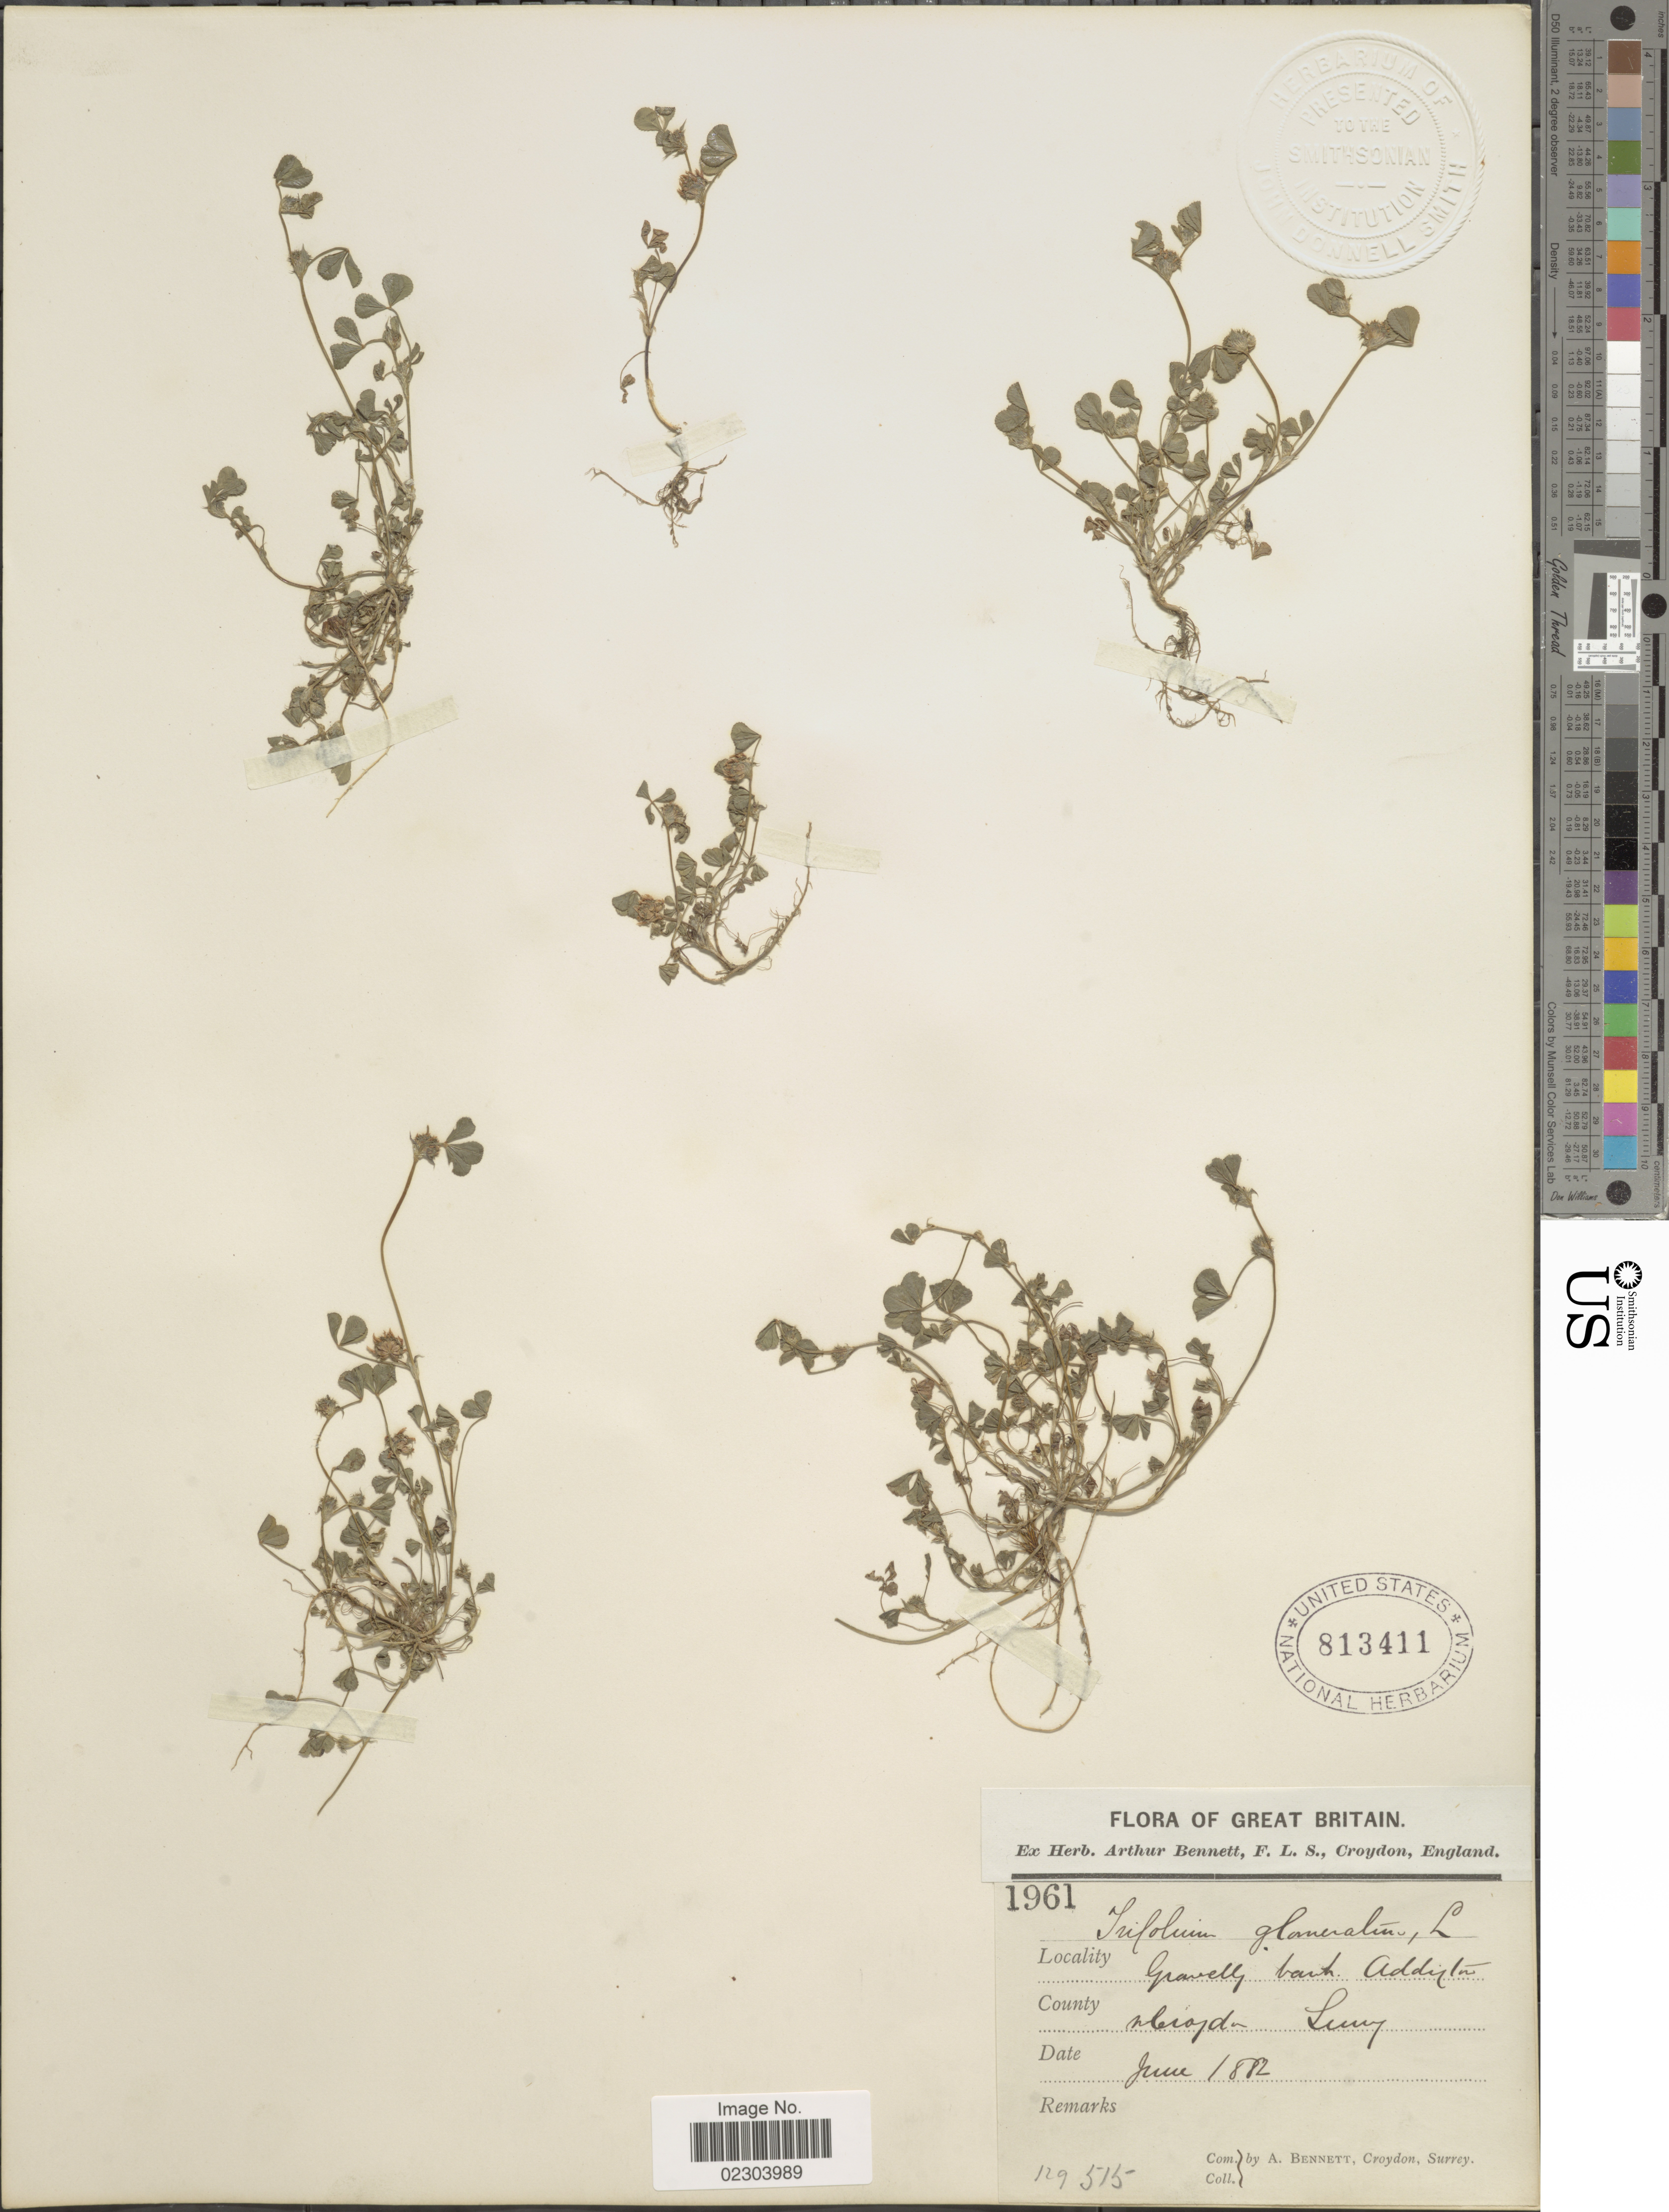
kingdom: Plantae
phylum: Tracheophyta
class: Magnoliopsida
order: Fabales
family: Fabaceae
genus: Trifolium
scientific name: Trifolium glomeratum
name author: L.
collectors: A. Bennett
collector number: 1961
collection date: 1882-06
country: United Kingdom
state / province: England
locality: Great Britain, gravelly bank Addington, Croydon County Surrey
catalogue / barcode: US 813411